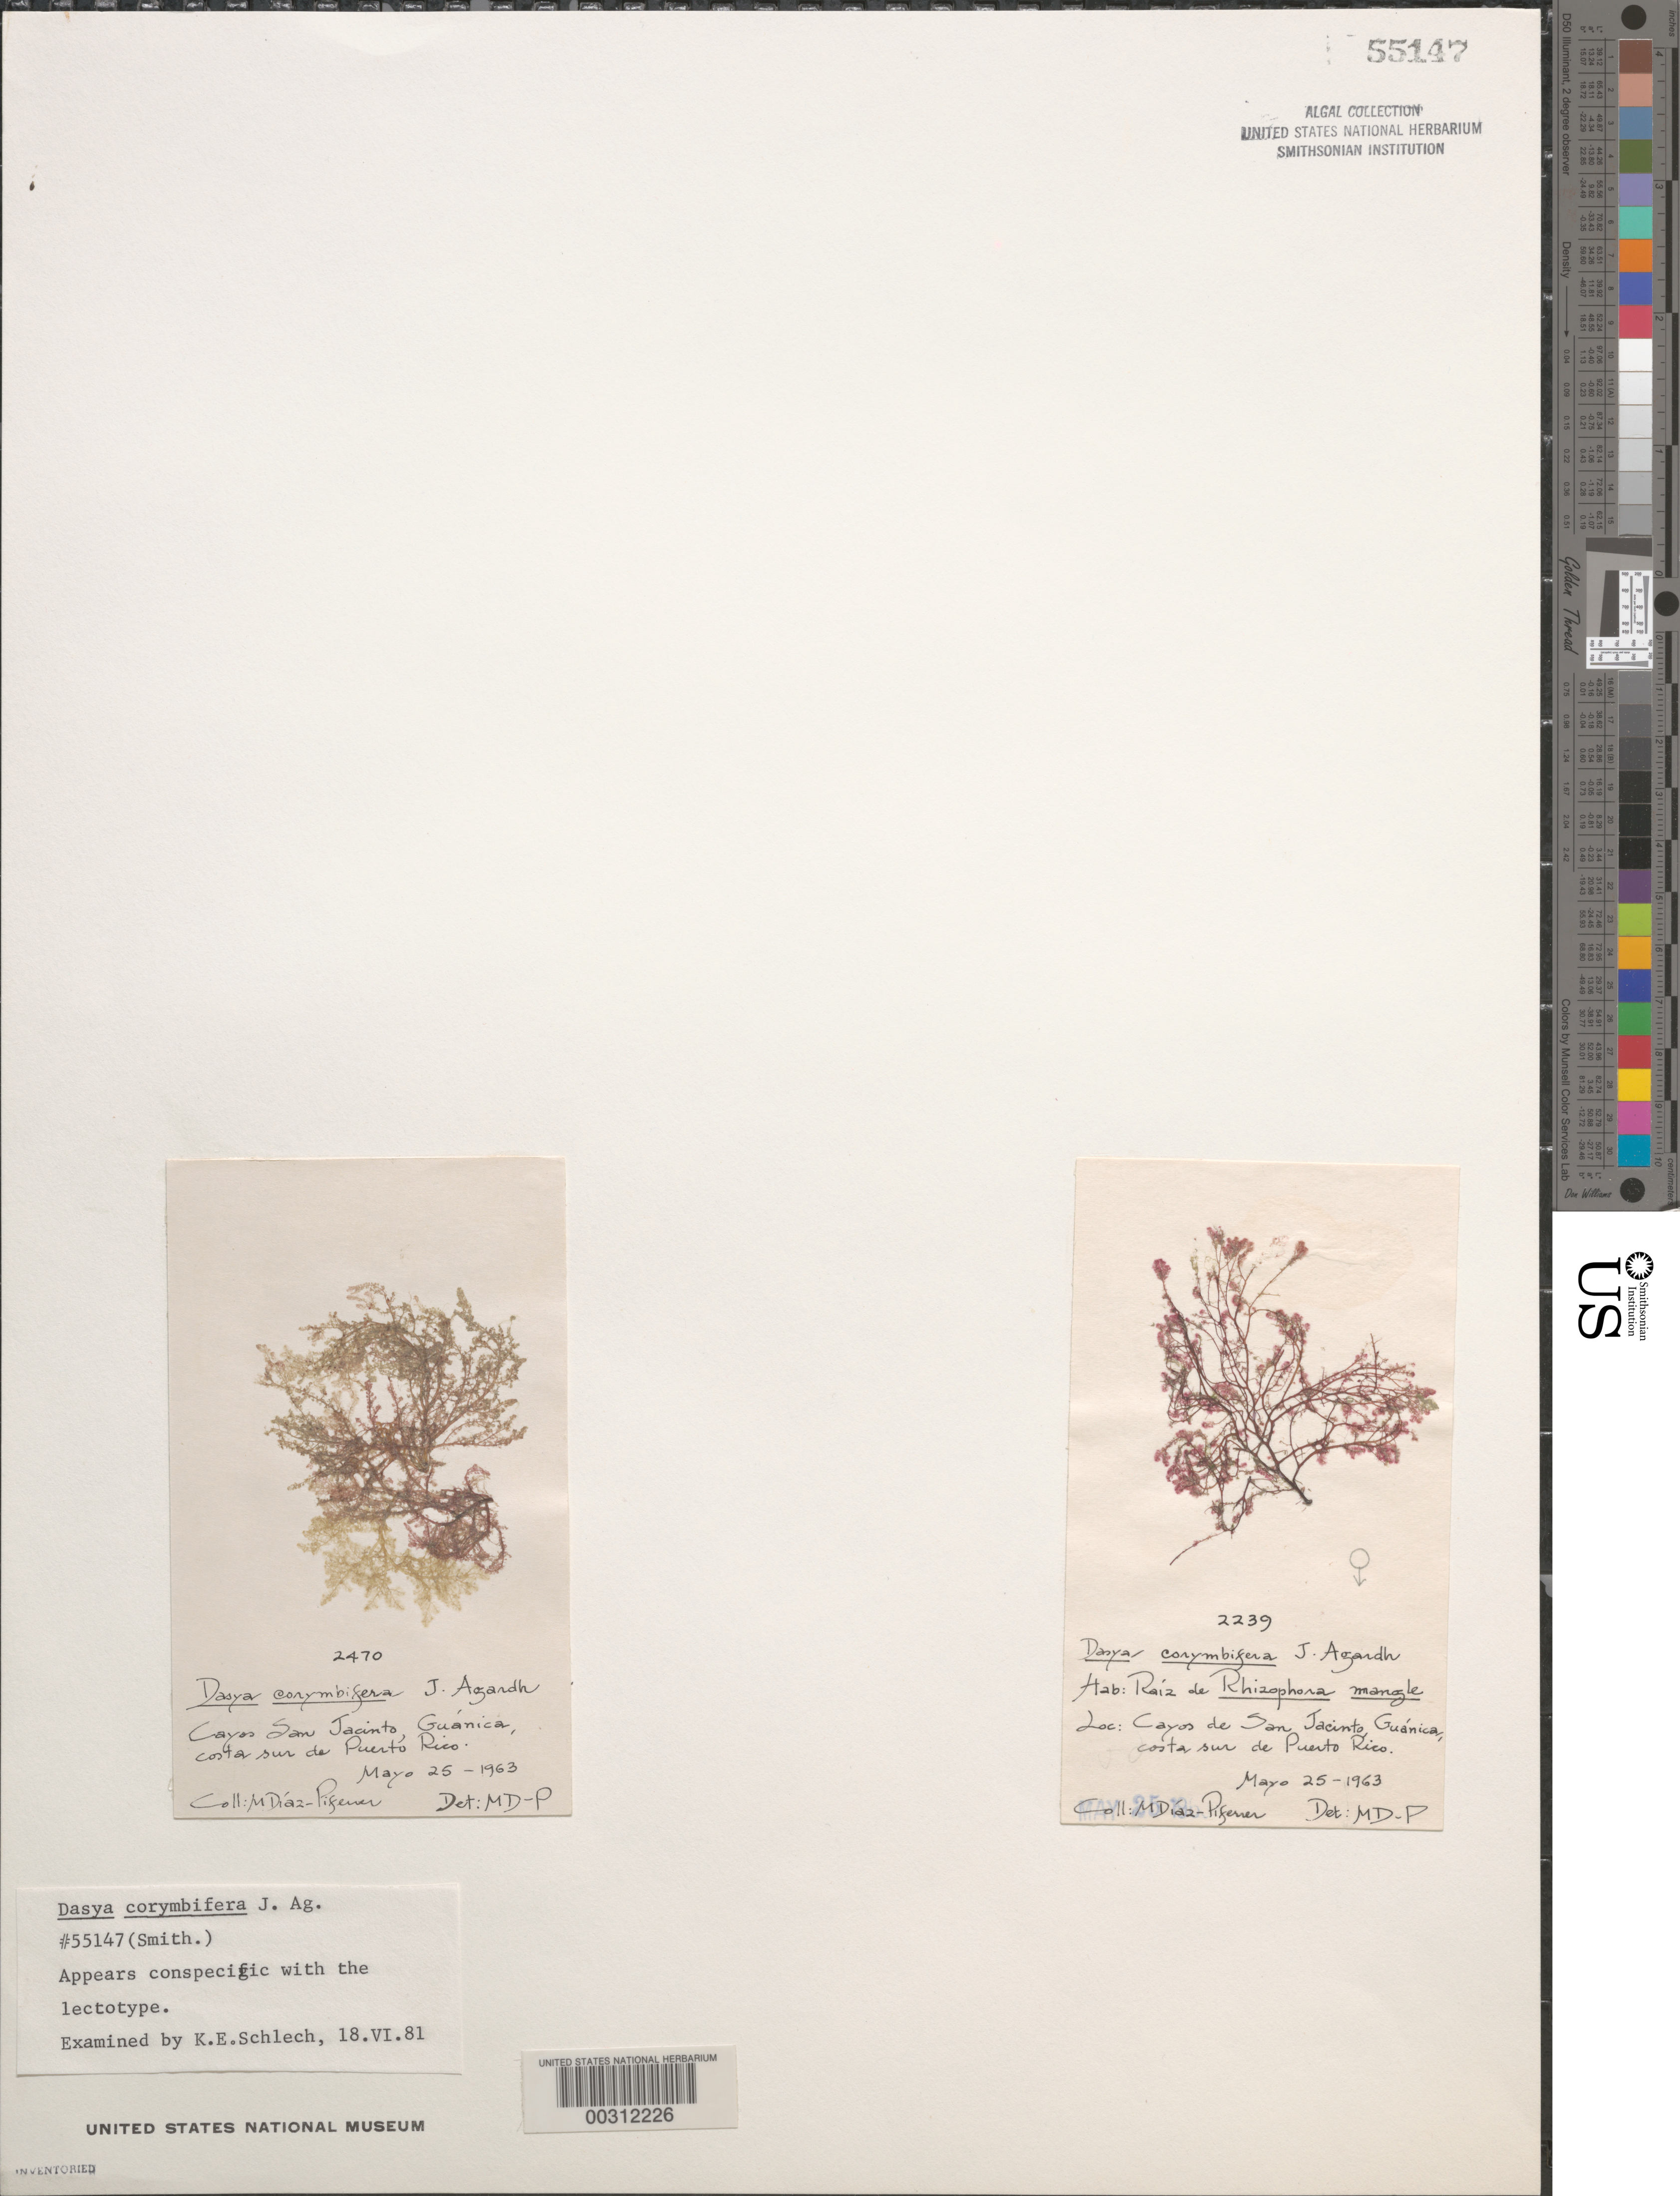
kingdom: Plantae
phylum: Rhodophyta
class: Florideophyceae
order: Ceramiales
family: Dasyaceae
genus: Dasya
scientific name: Dasya corymbifera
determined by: Diaz-Piferrer, M.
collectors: M. Diaz-Piferrer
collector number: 2239 & 2470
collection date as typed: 25 May 1963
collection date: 1963-05-25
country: Puerto Rico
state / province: Guanica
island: Cayos de San Jacinto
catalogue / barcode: US 55147